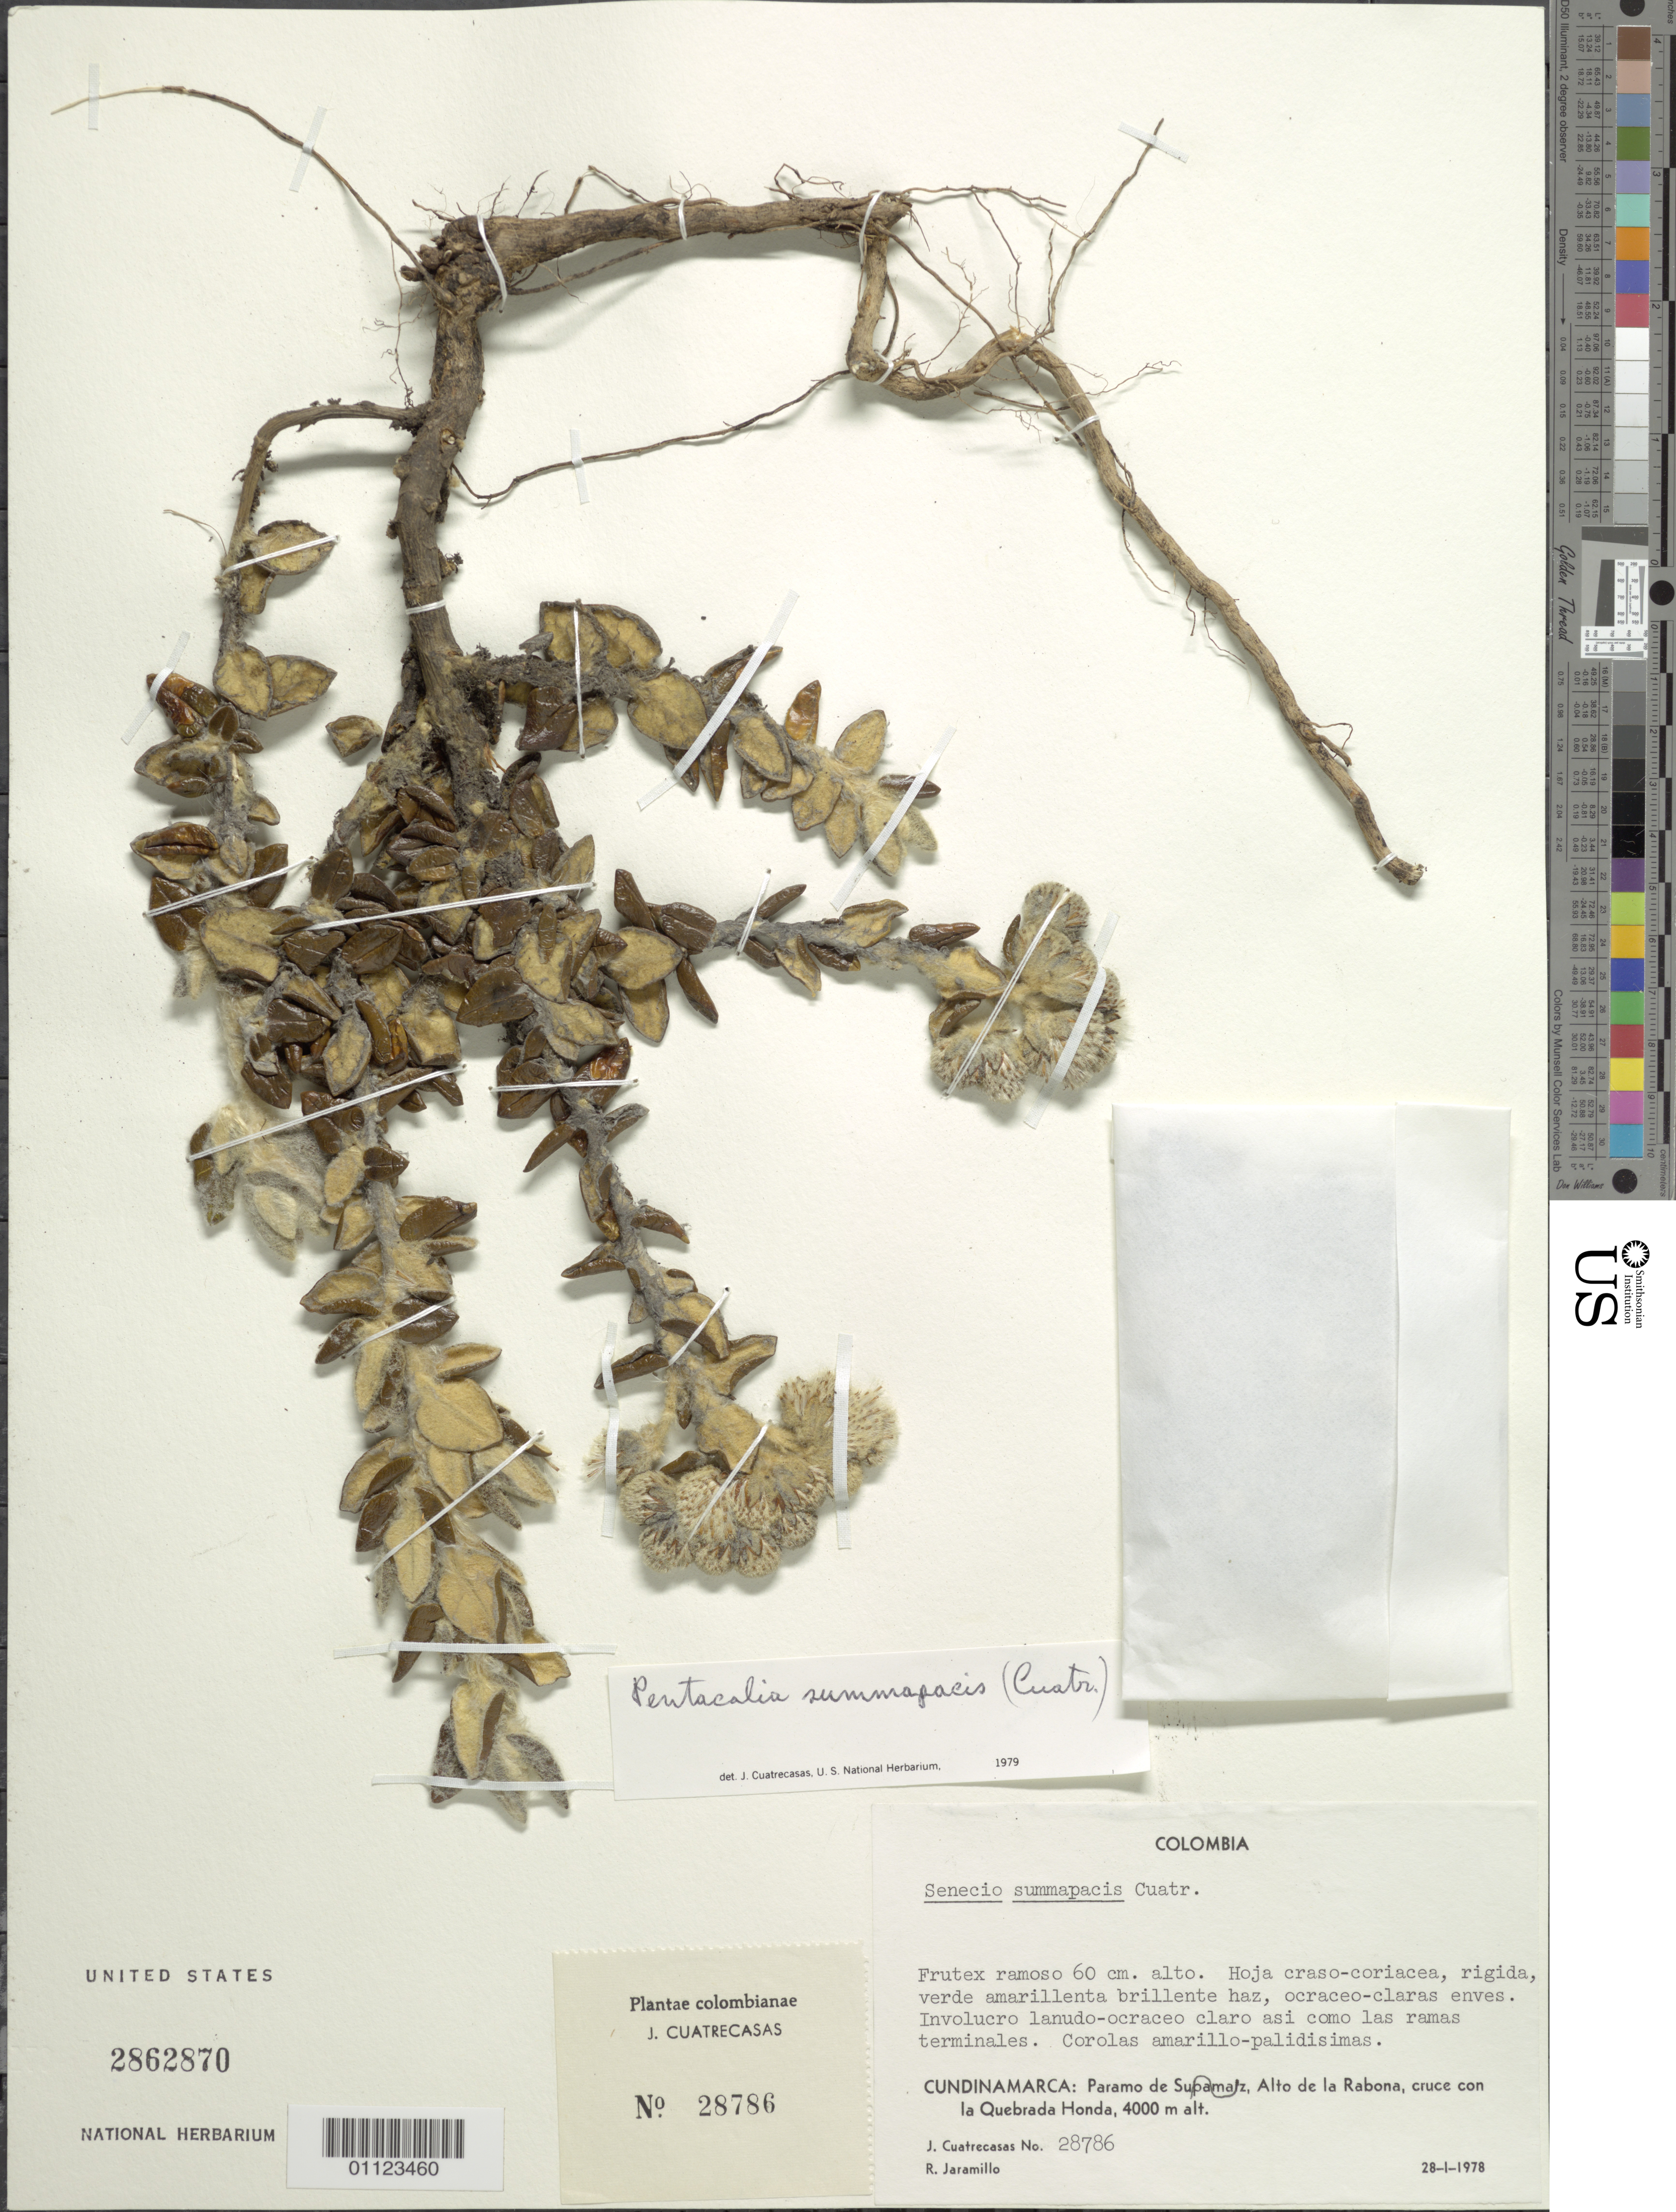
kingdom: Plantae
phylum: Tracheophyta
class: Magnoliopsida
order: Asterales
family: Asteraceae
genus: Pentacalia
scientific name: Pentacalia summapacis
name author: (Cuatrec.) Cuatrec.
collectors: J. Cuatrecasas & R. Jaramillo M.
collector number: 28786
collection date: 1978-01-28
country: Colombia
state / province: Cundinamarca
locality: Cundinamarca: Paramo de Sumapaz [interpreted], Alto de la Rabona, cruce con la Quebrada Honda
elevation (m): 4000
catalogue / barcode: US 2862870